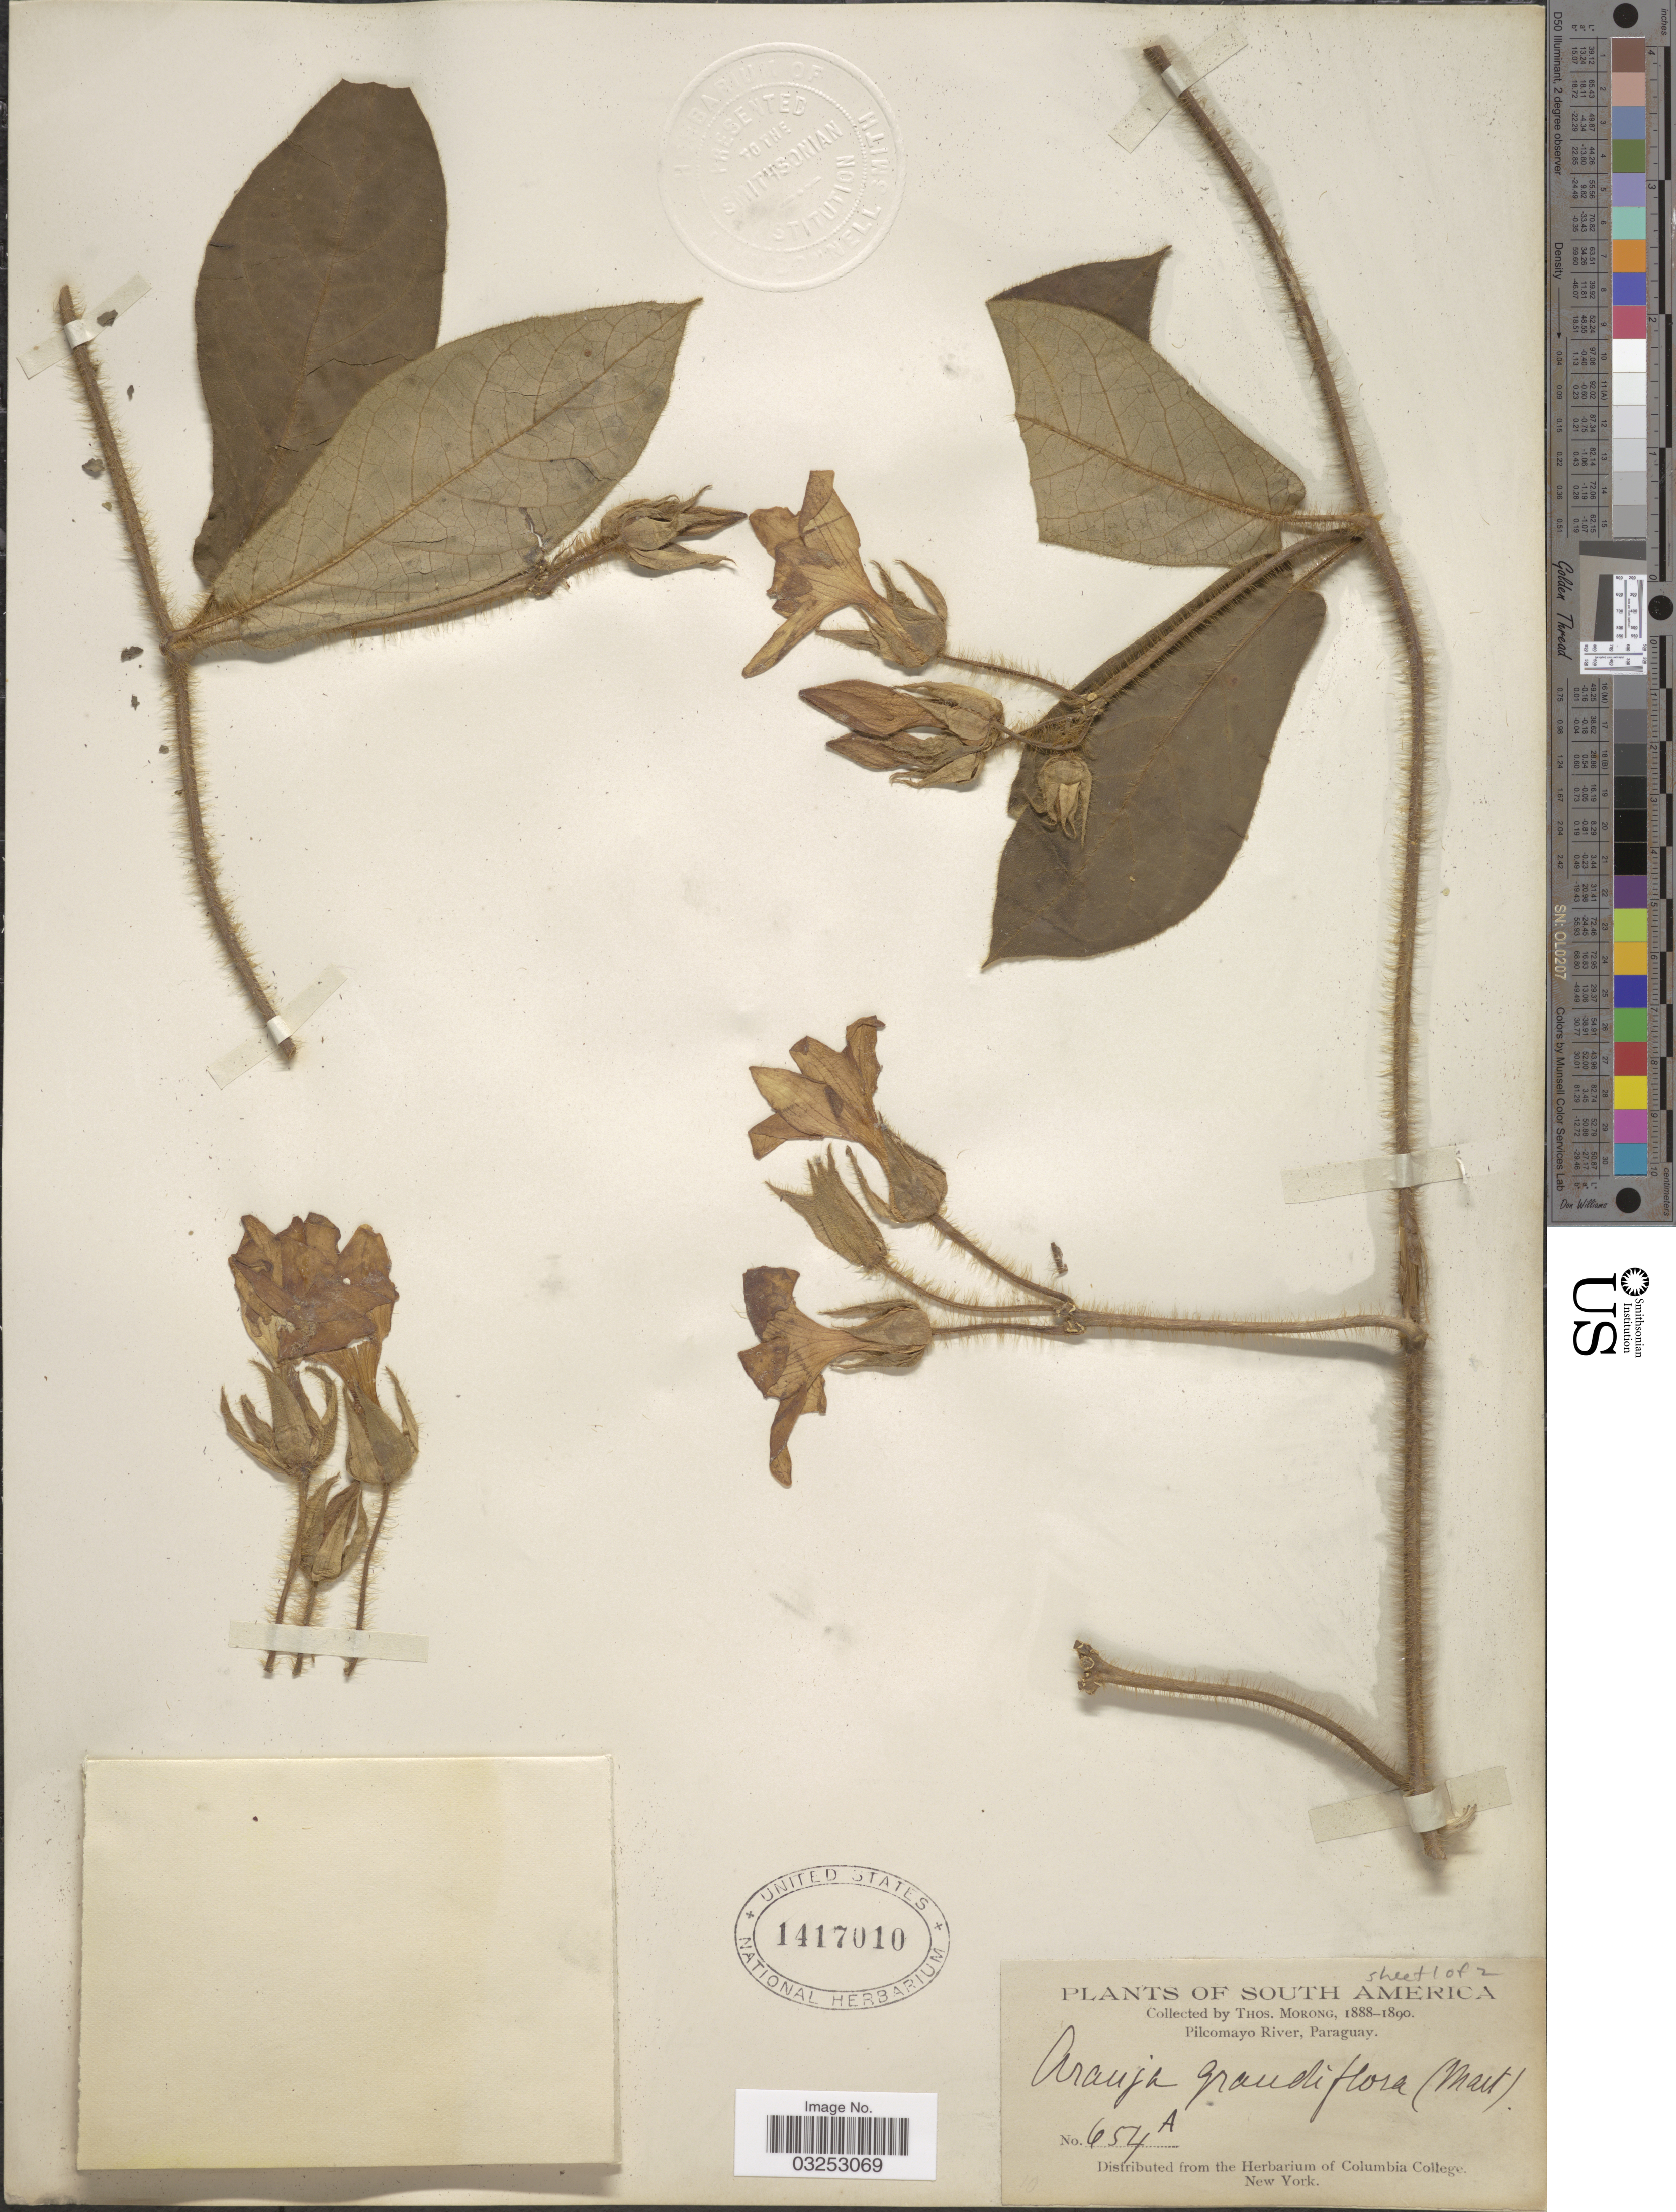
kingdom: Plantae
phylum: Tracheophyta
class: Magnoliopsida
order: Gentianales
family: Apocynaceae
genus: Schubertia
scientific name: Schubertia grandiflora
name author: Mart.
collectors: ex herb. T. Morong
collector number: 654A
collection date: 1888/1890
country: Paraguay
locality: Pilcomayo River.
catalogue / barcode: US 1417010